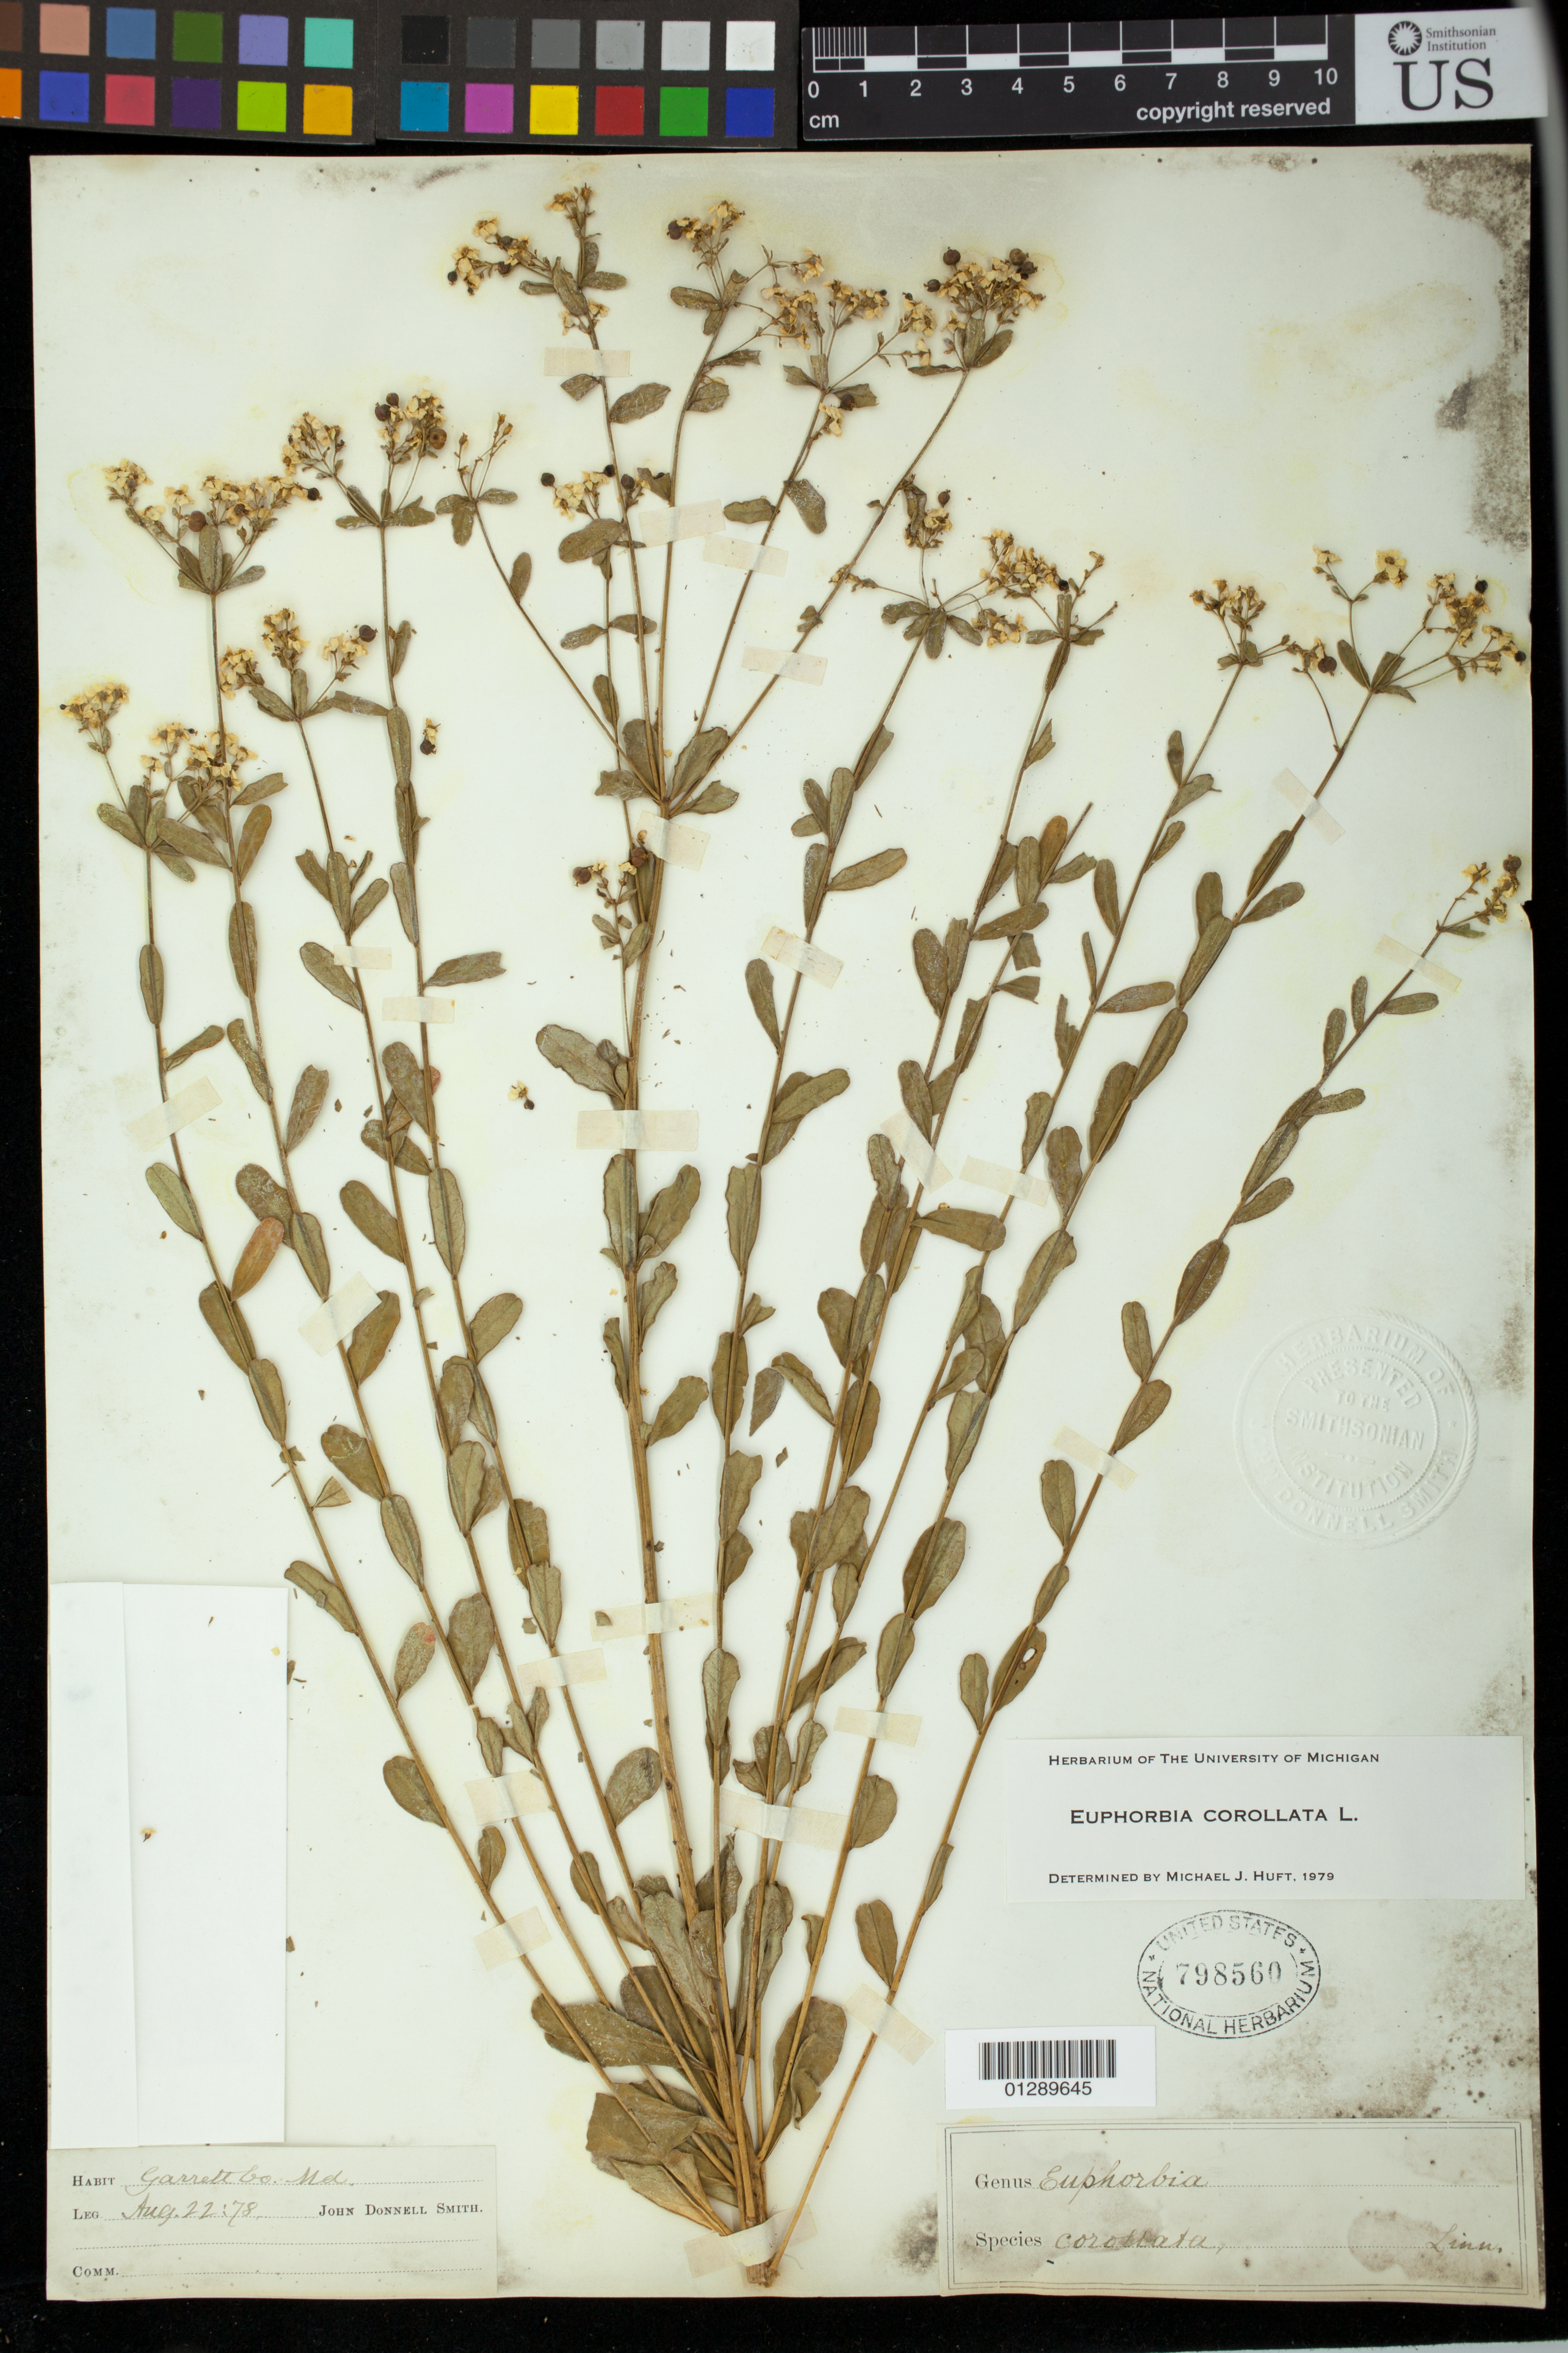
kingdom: Plantae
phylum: Tracheophyta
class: Magnoliopsida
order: Malpighiales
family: Euphorbiaceae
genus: Euphorbia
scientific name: Euphorbia corollata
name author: L.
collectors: J. Donnell Smith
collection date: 1878-08-22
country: United States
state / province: Maryland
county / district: Garrett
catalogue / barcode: US 798560